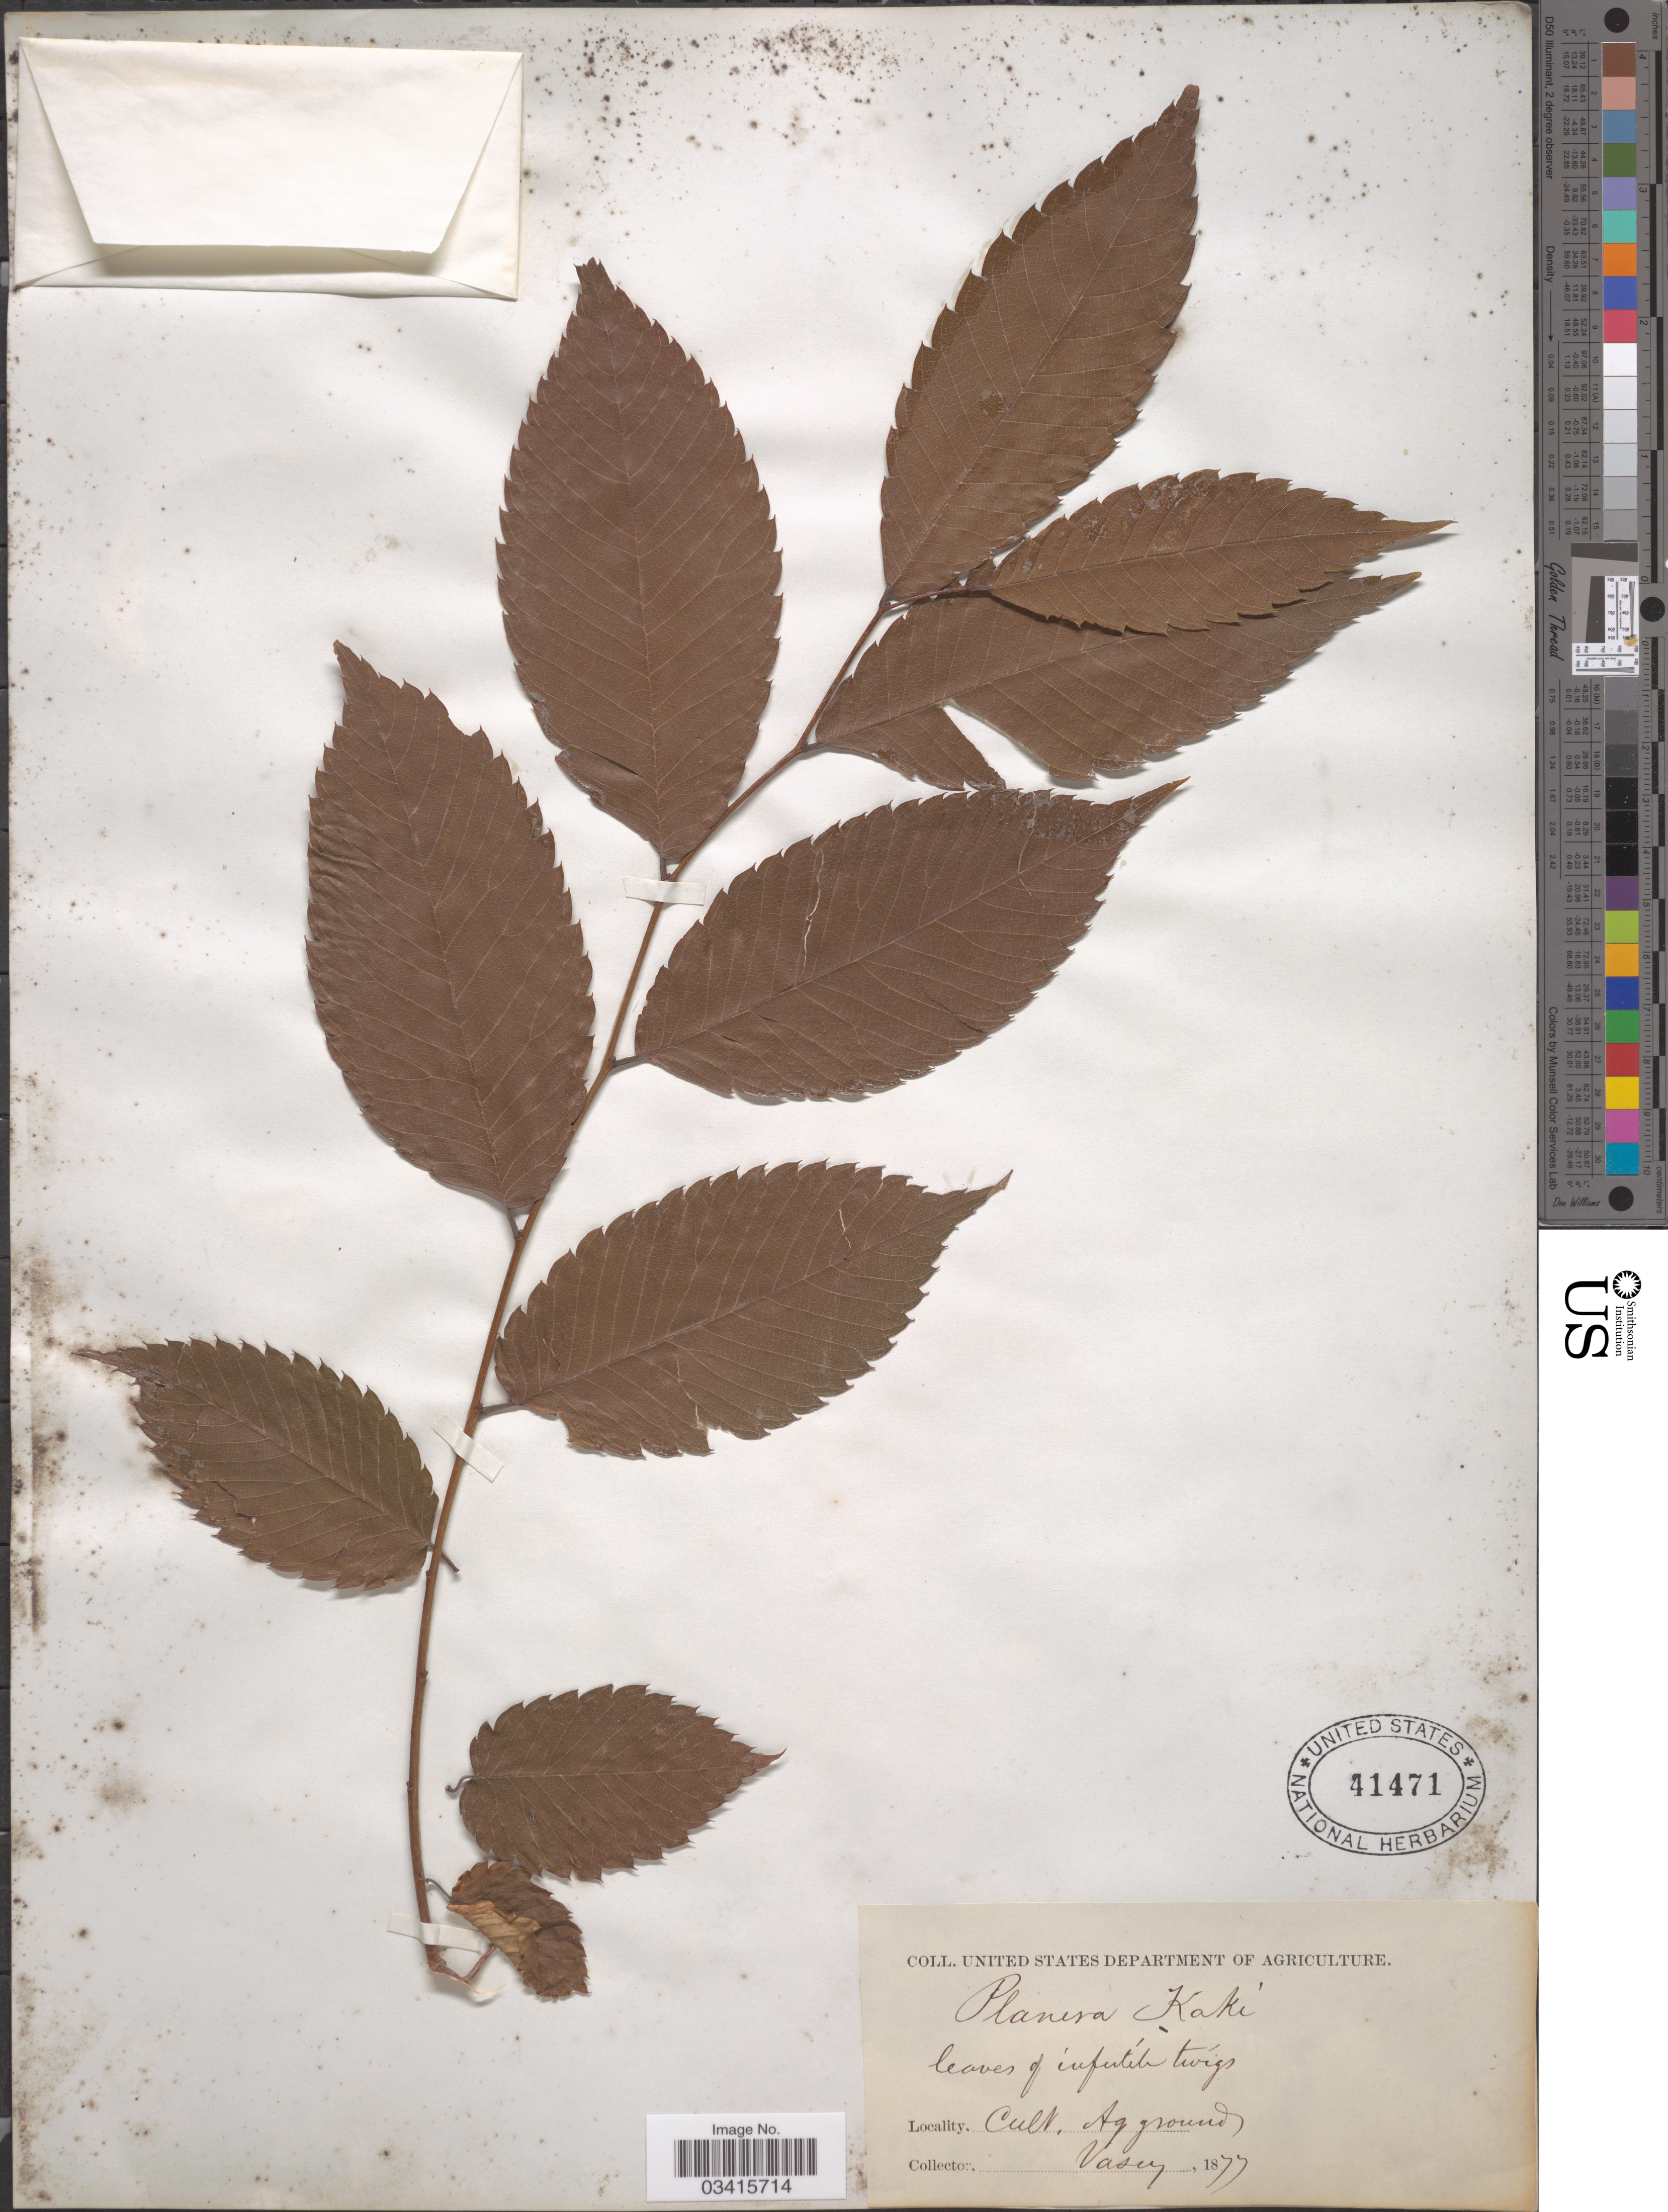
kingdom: Plantae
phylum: Tracheophyta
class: Magnoliopsida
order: Rosales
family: Ulmaceae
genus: Zelkova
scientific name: Zelkova serrata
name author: (Thunb.) Makino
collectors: Vasey, --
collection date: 1877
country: United States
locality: Cult. Ag grounds.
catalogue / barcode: US 41471